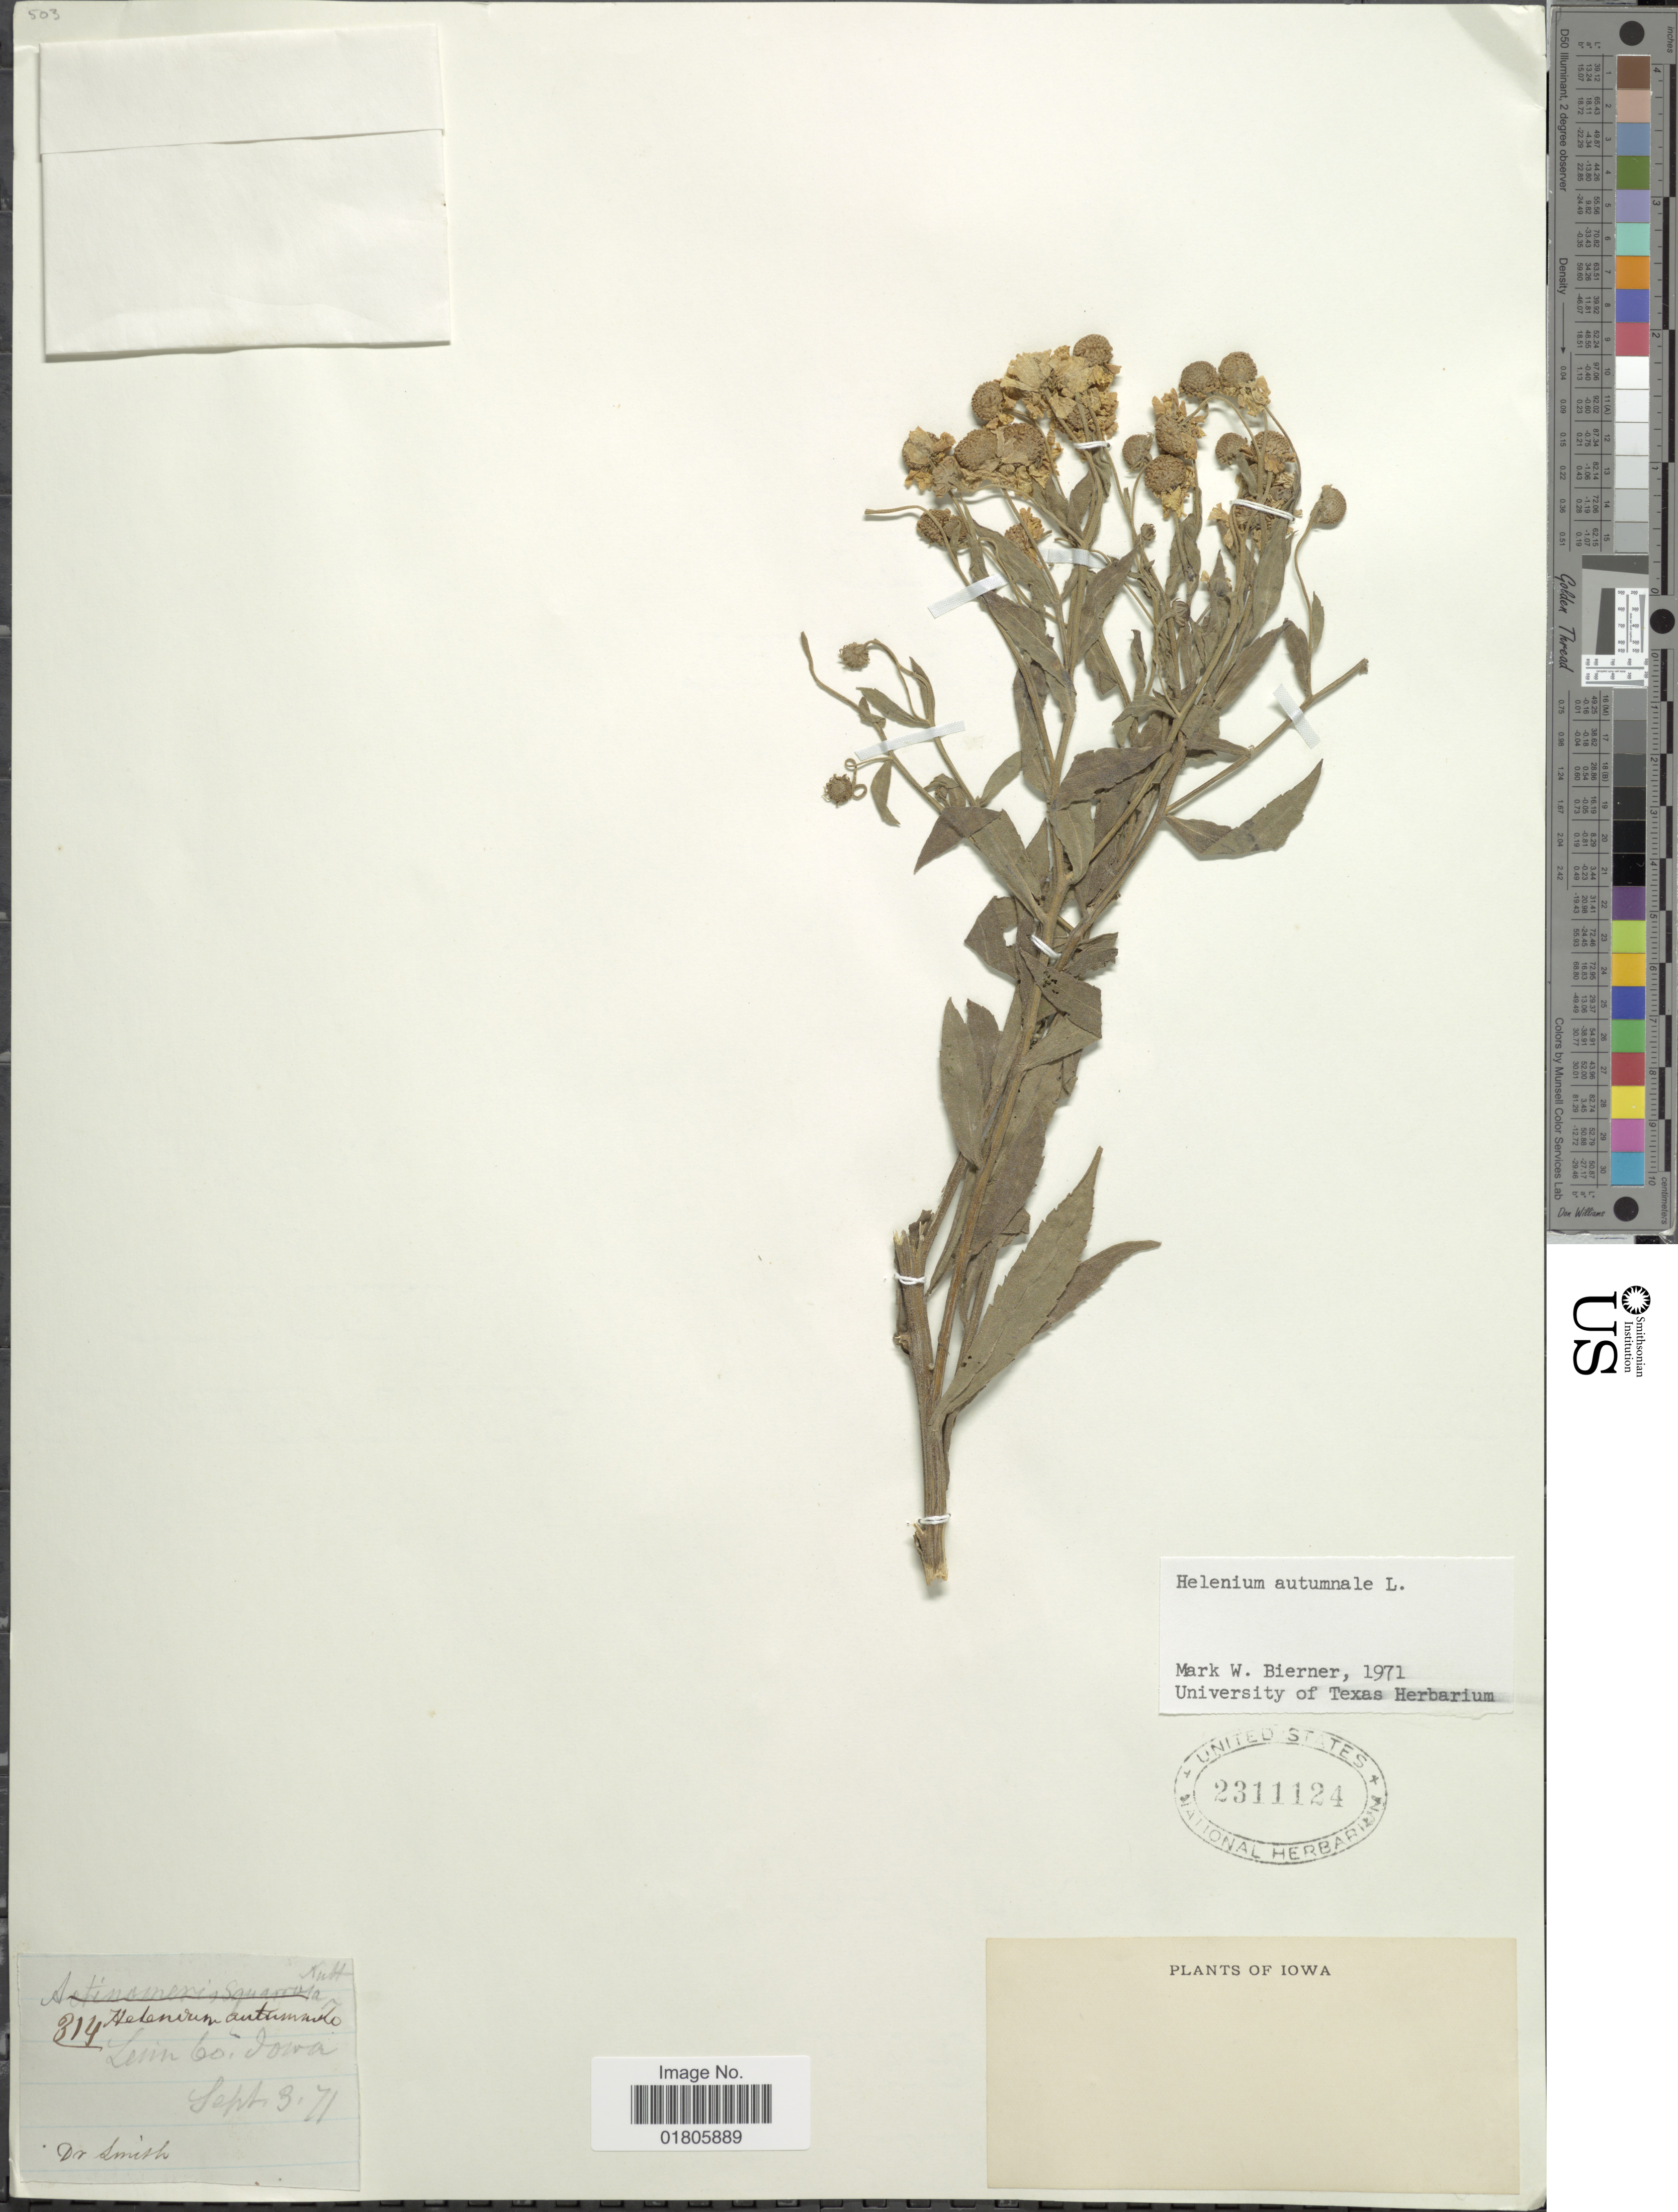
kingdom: Plantae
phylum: Tracheophyta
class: Magnoliopsida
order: Asterales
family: Asteraceae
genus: Helenium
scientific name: Helenium autumnale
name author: L.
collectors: -. Smart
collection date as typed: Transcribed d/m/y: 3/9/71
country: United States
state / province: Iowa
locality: Lenin Co.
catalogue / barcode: US 2311124